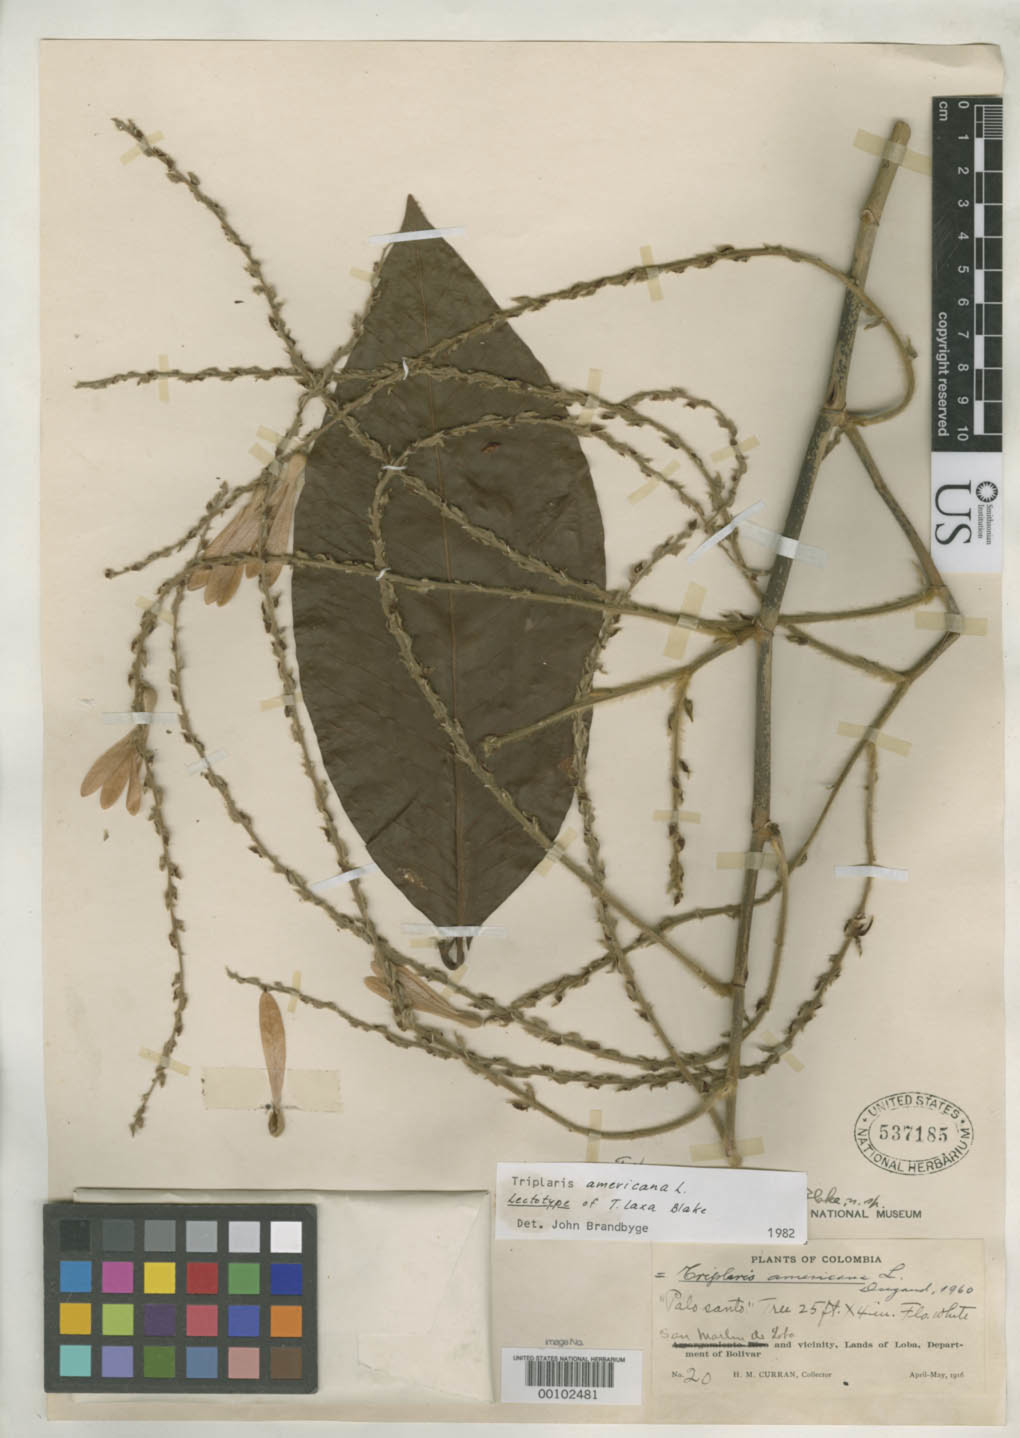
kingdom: Plantae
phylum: Tracheophyta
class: Magnoliopsida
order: Caryophyllales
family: Polygonaceae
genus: Triplaris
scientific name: Triplaris laxa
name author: S.F. Blake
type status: Lectotype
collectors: H. M. Curran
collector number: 20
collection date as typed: Apr 1916 or -- May 1916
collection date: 1916-04 or 1916-05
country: Colombia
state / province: Bolívar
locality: San Martin de Loba.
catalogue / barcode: US 537185